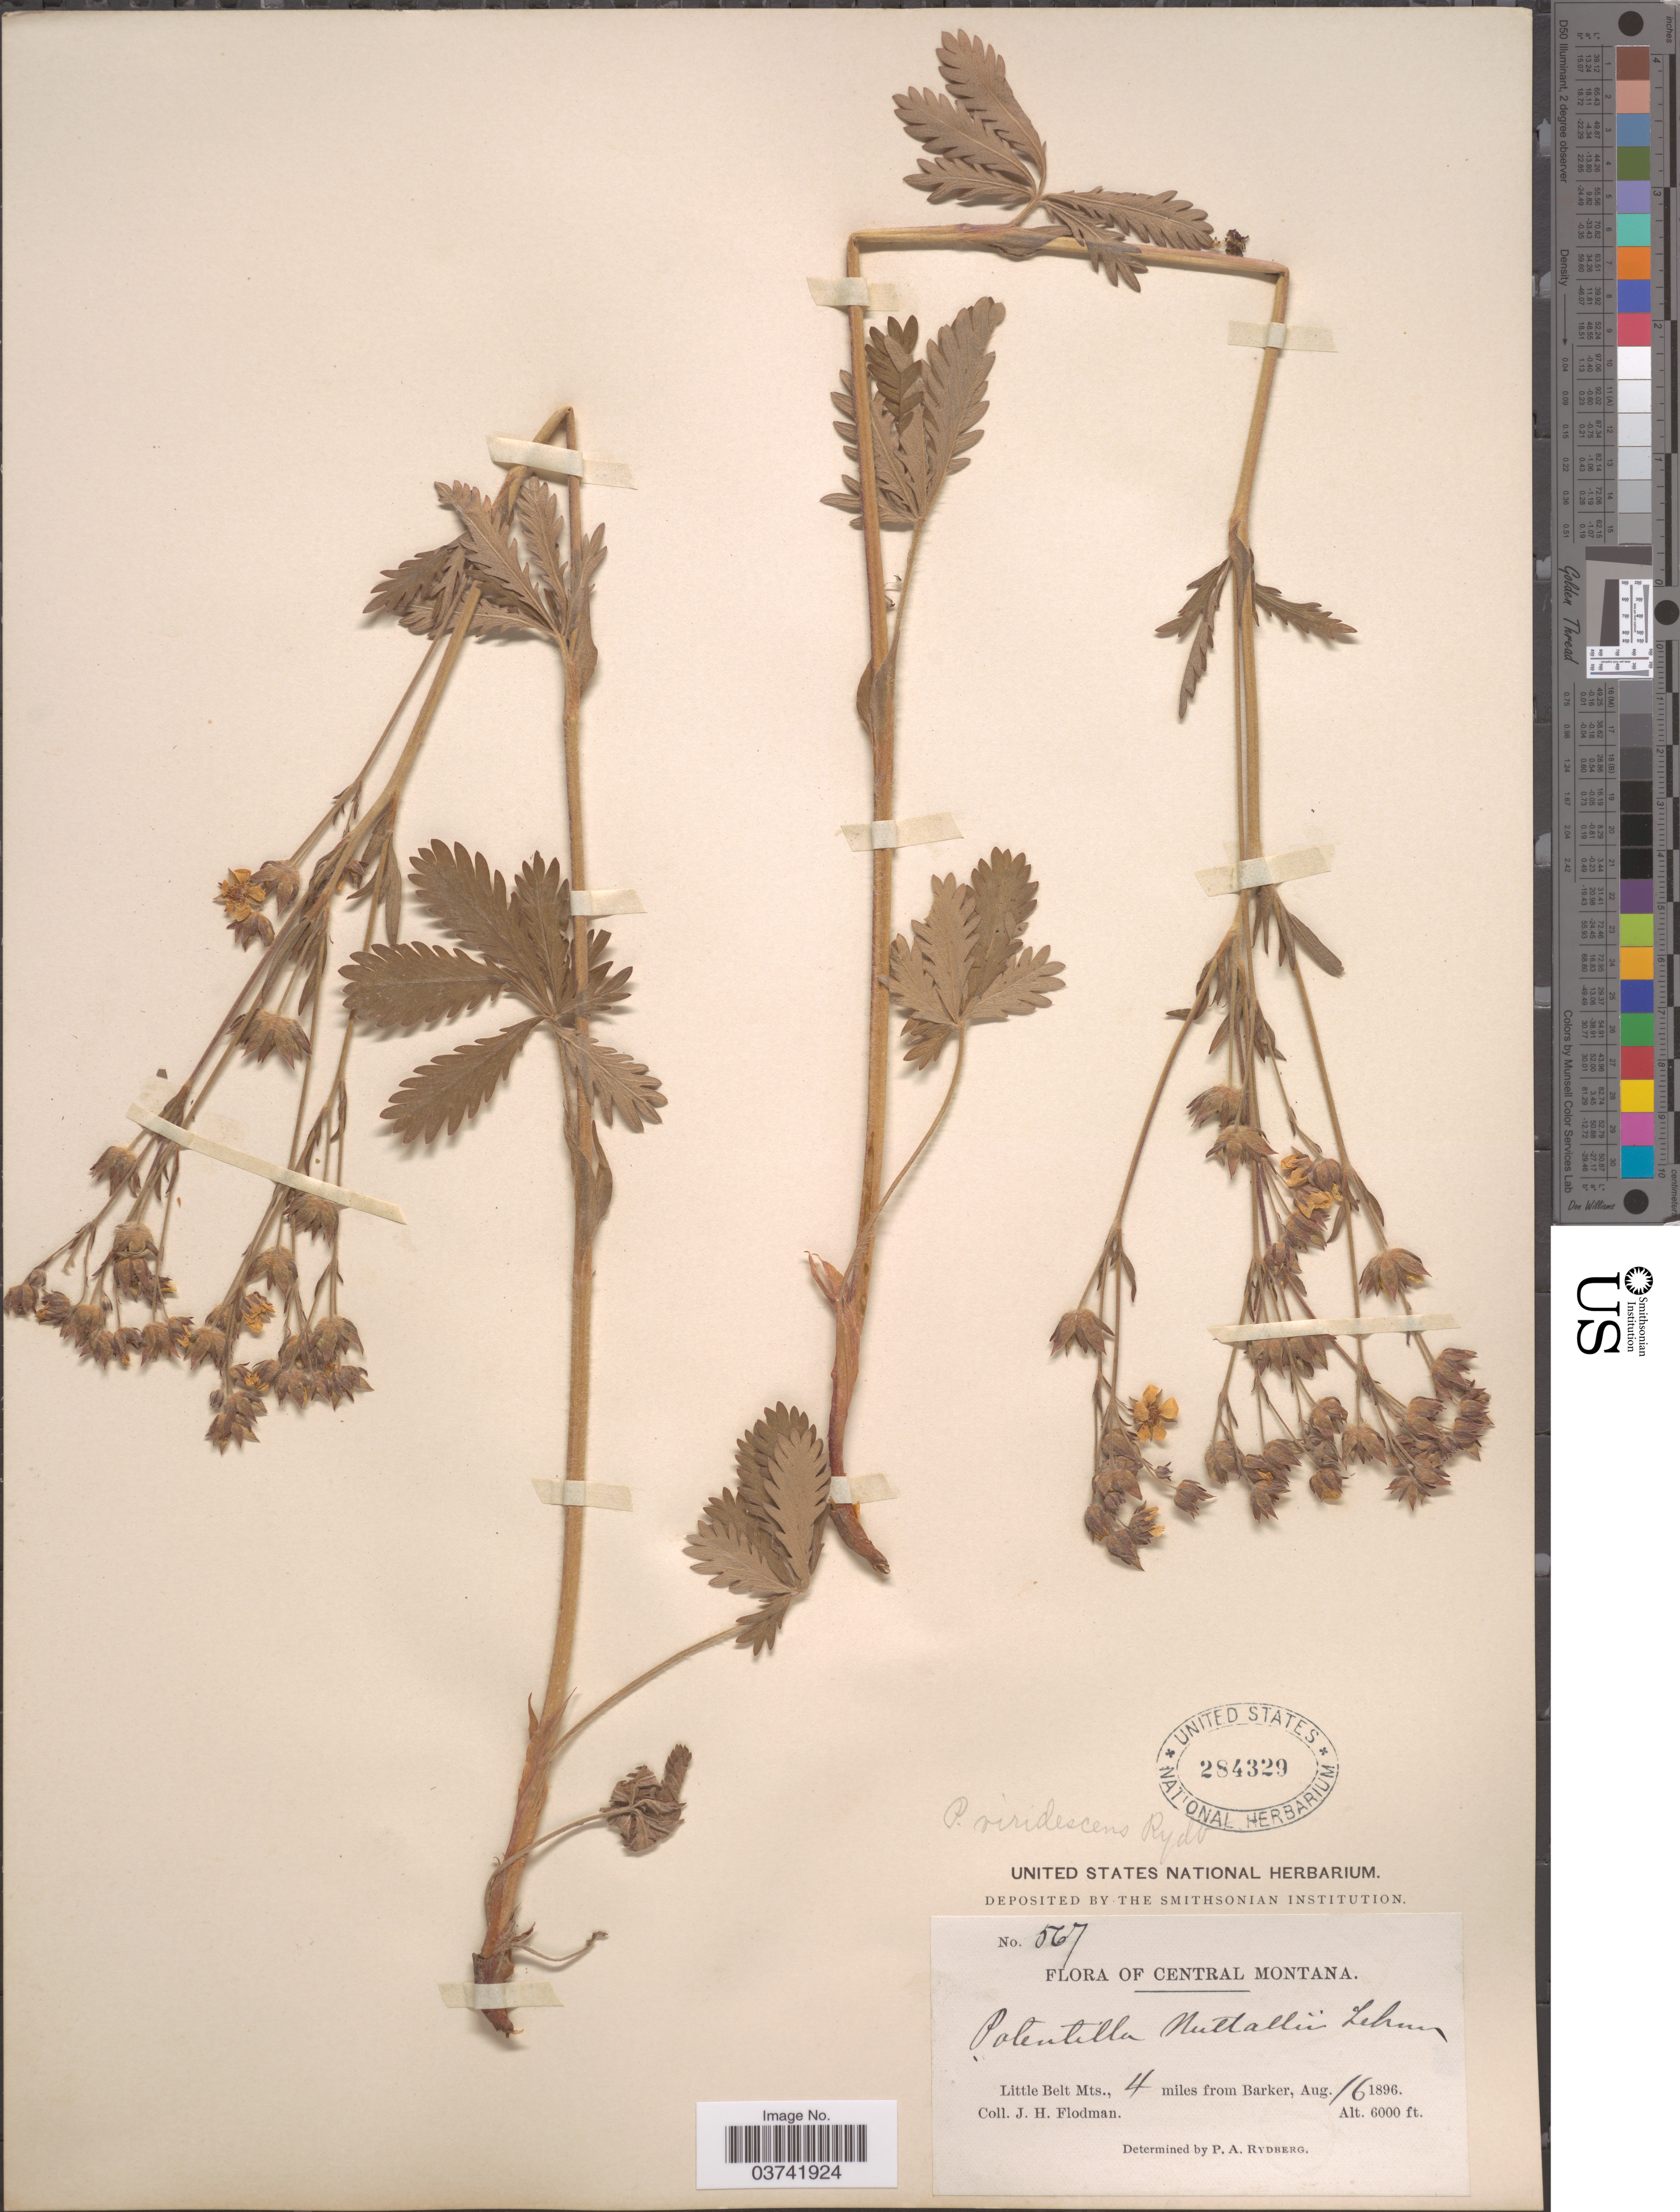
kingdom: Plantae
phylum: Tracheophyta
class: Magnoliopsida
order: Rosales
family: Rosaceae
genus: Potentilla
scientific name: Potentilla viridescens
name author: Rydb.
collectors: J. Flodman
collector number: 567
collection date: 1896-08-16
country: United States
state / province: Montana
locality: Central Montana. Little Belt Mts., 4 miles from Barker.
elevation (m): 1829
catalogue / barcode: US 284329